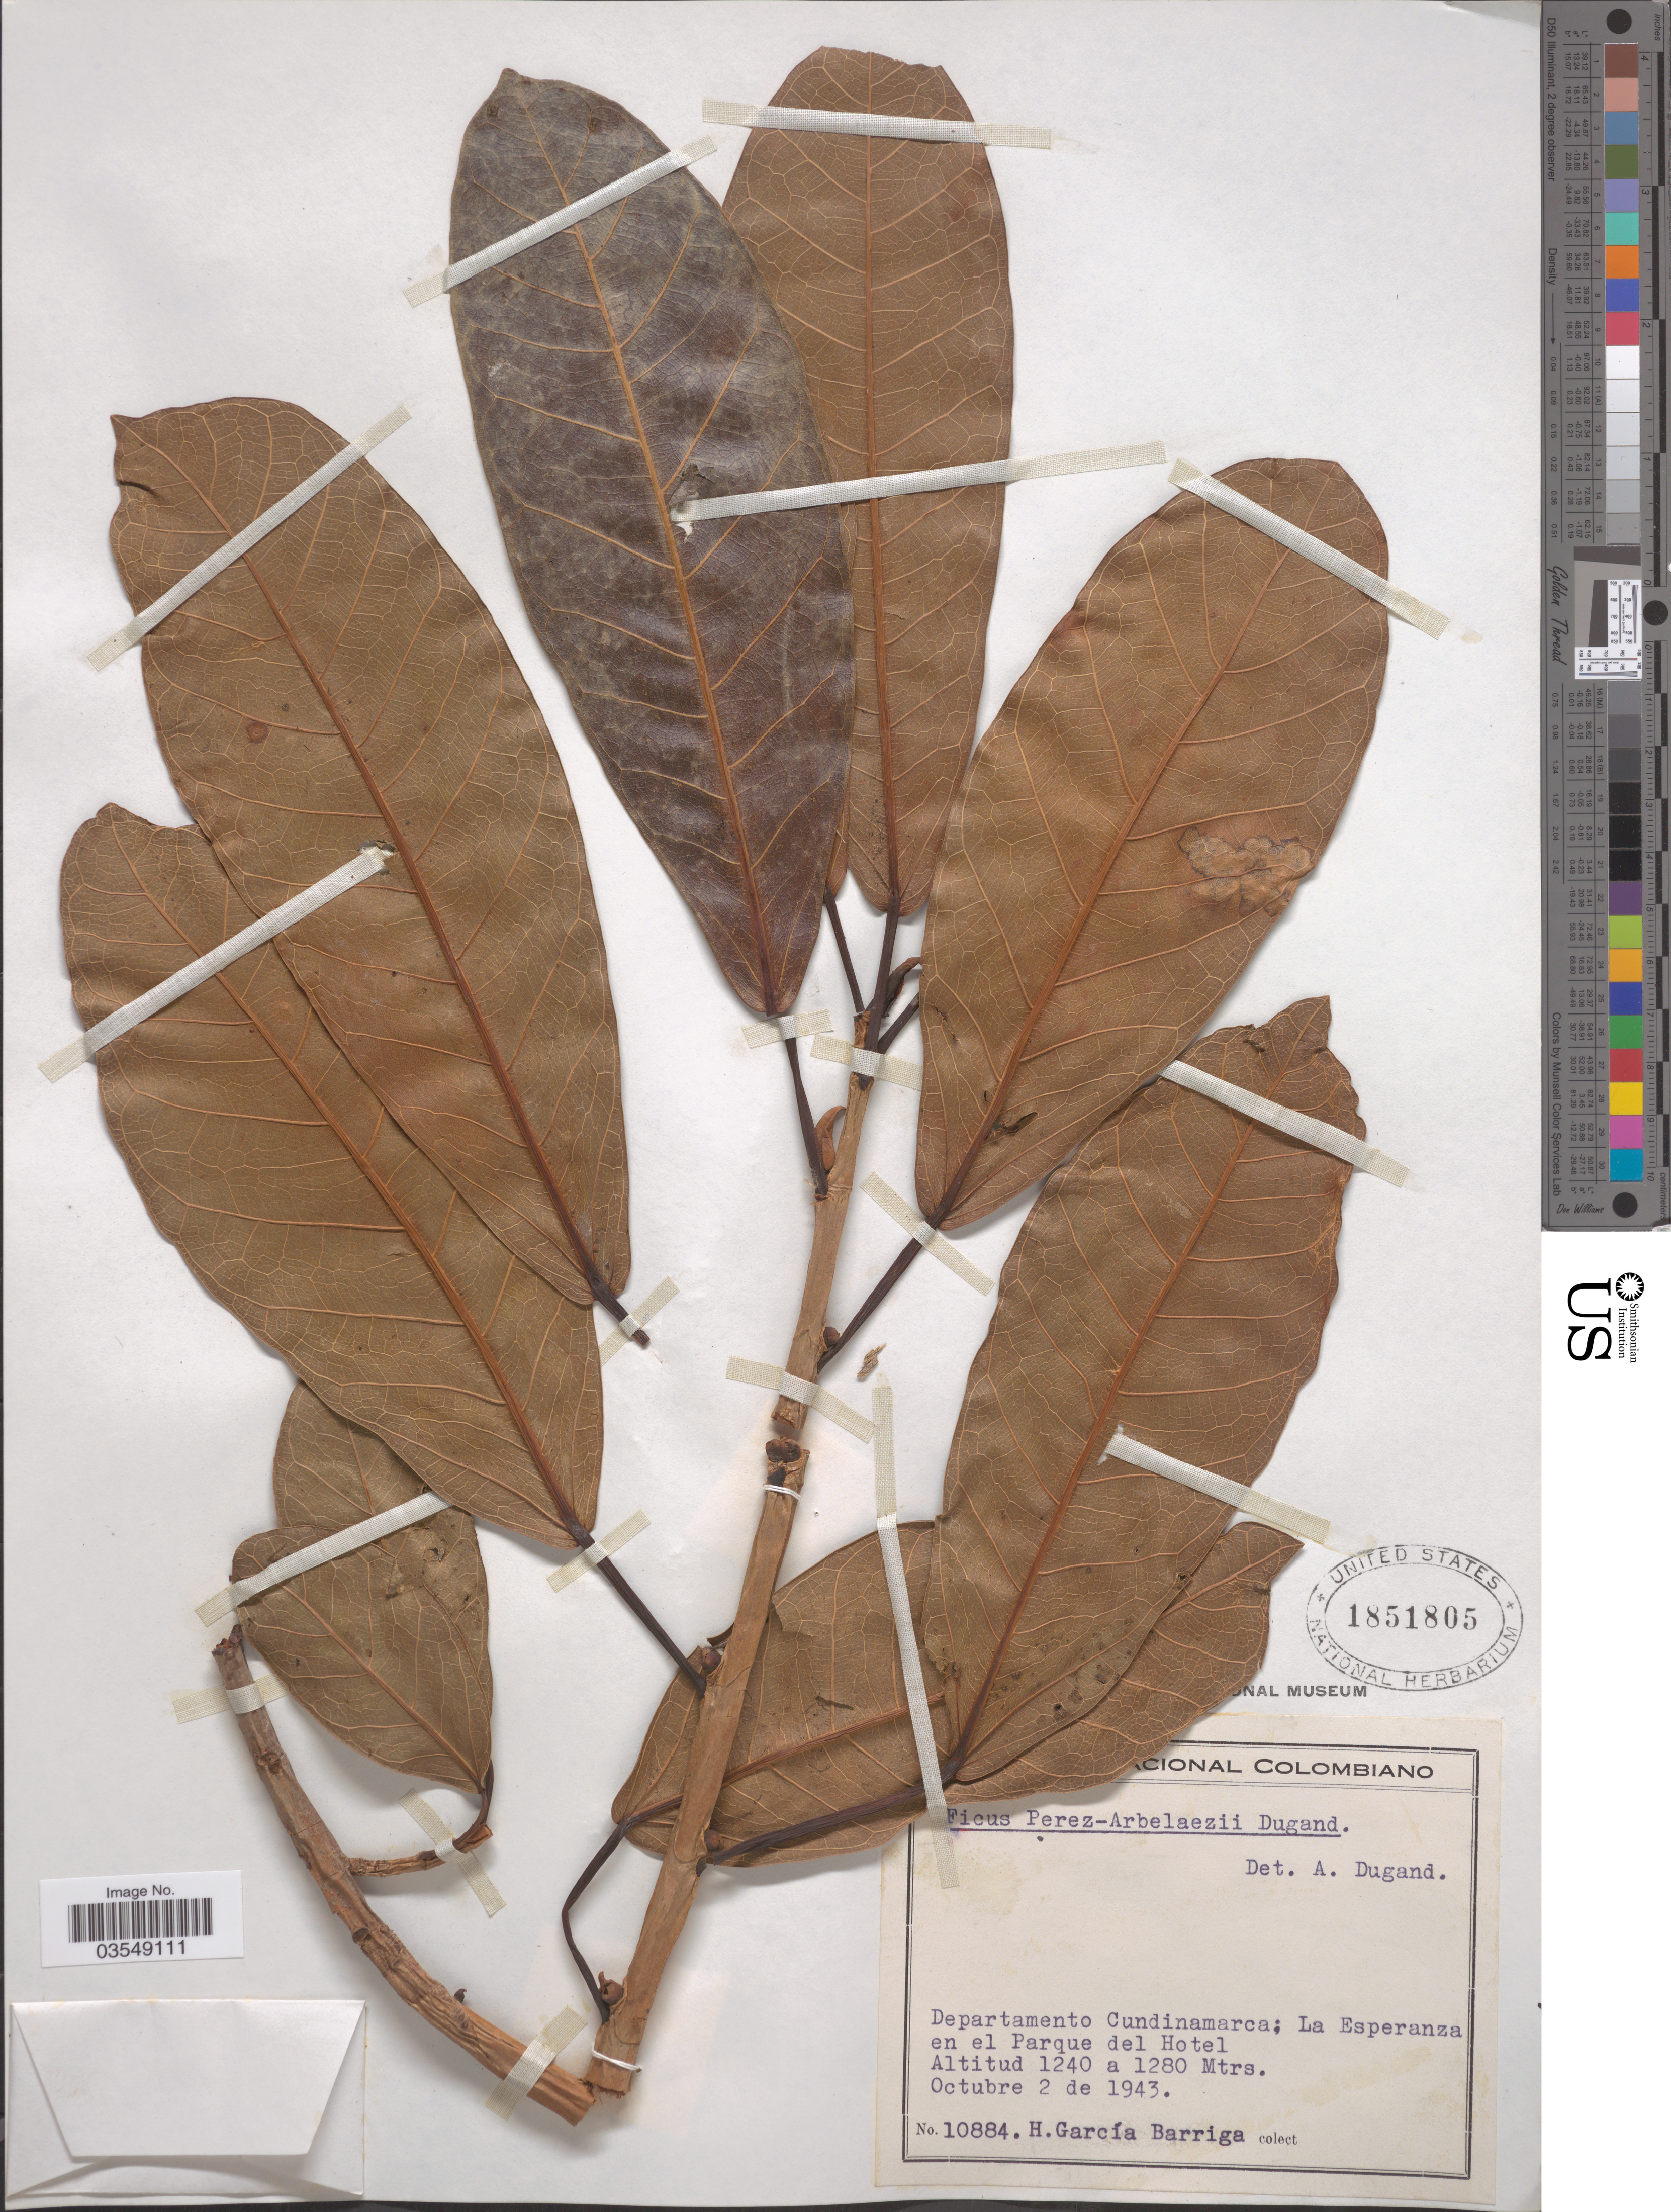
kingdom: Plantae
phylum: Tracheophyta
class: Magnoliopsida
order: Rosales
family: Moraceae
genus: Ficus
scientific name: Ficus perez-arbelaezii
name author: Dugand G.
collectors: H. García Barriga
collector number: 10884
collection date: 1943-10-02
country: Colombia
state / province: Cundinamarca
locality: Departamento Cundinamarca; La Esperanza en el Parque del Hotel.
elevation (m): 1240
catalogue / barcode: US 1851805